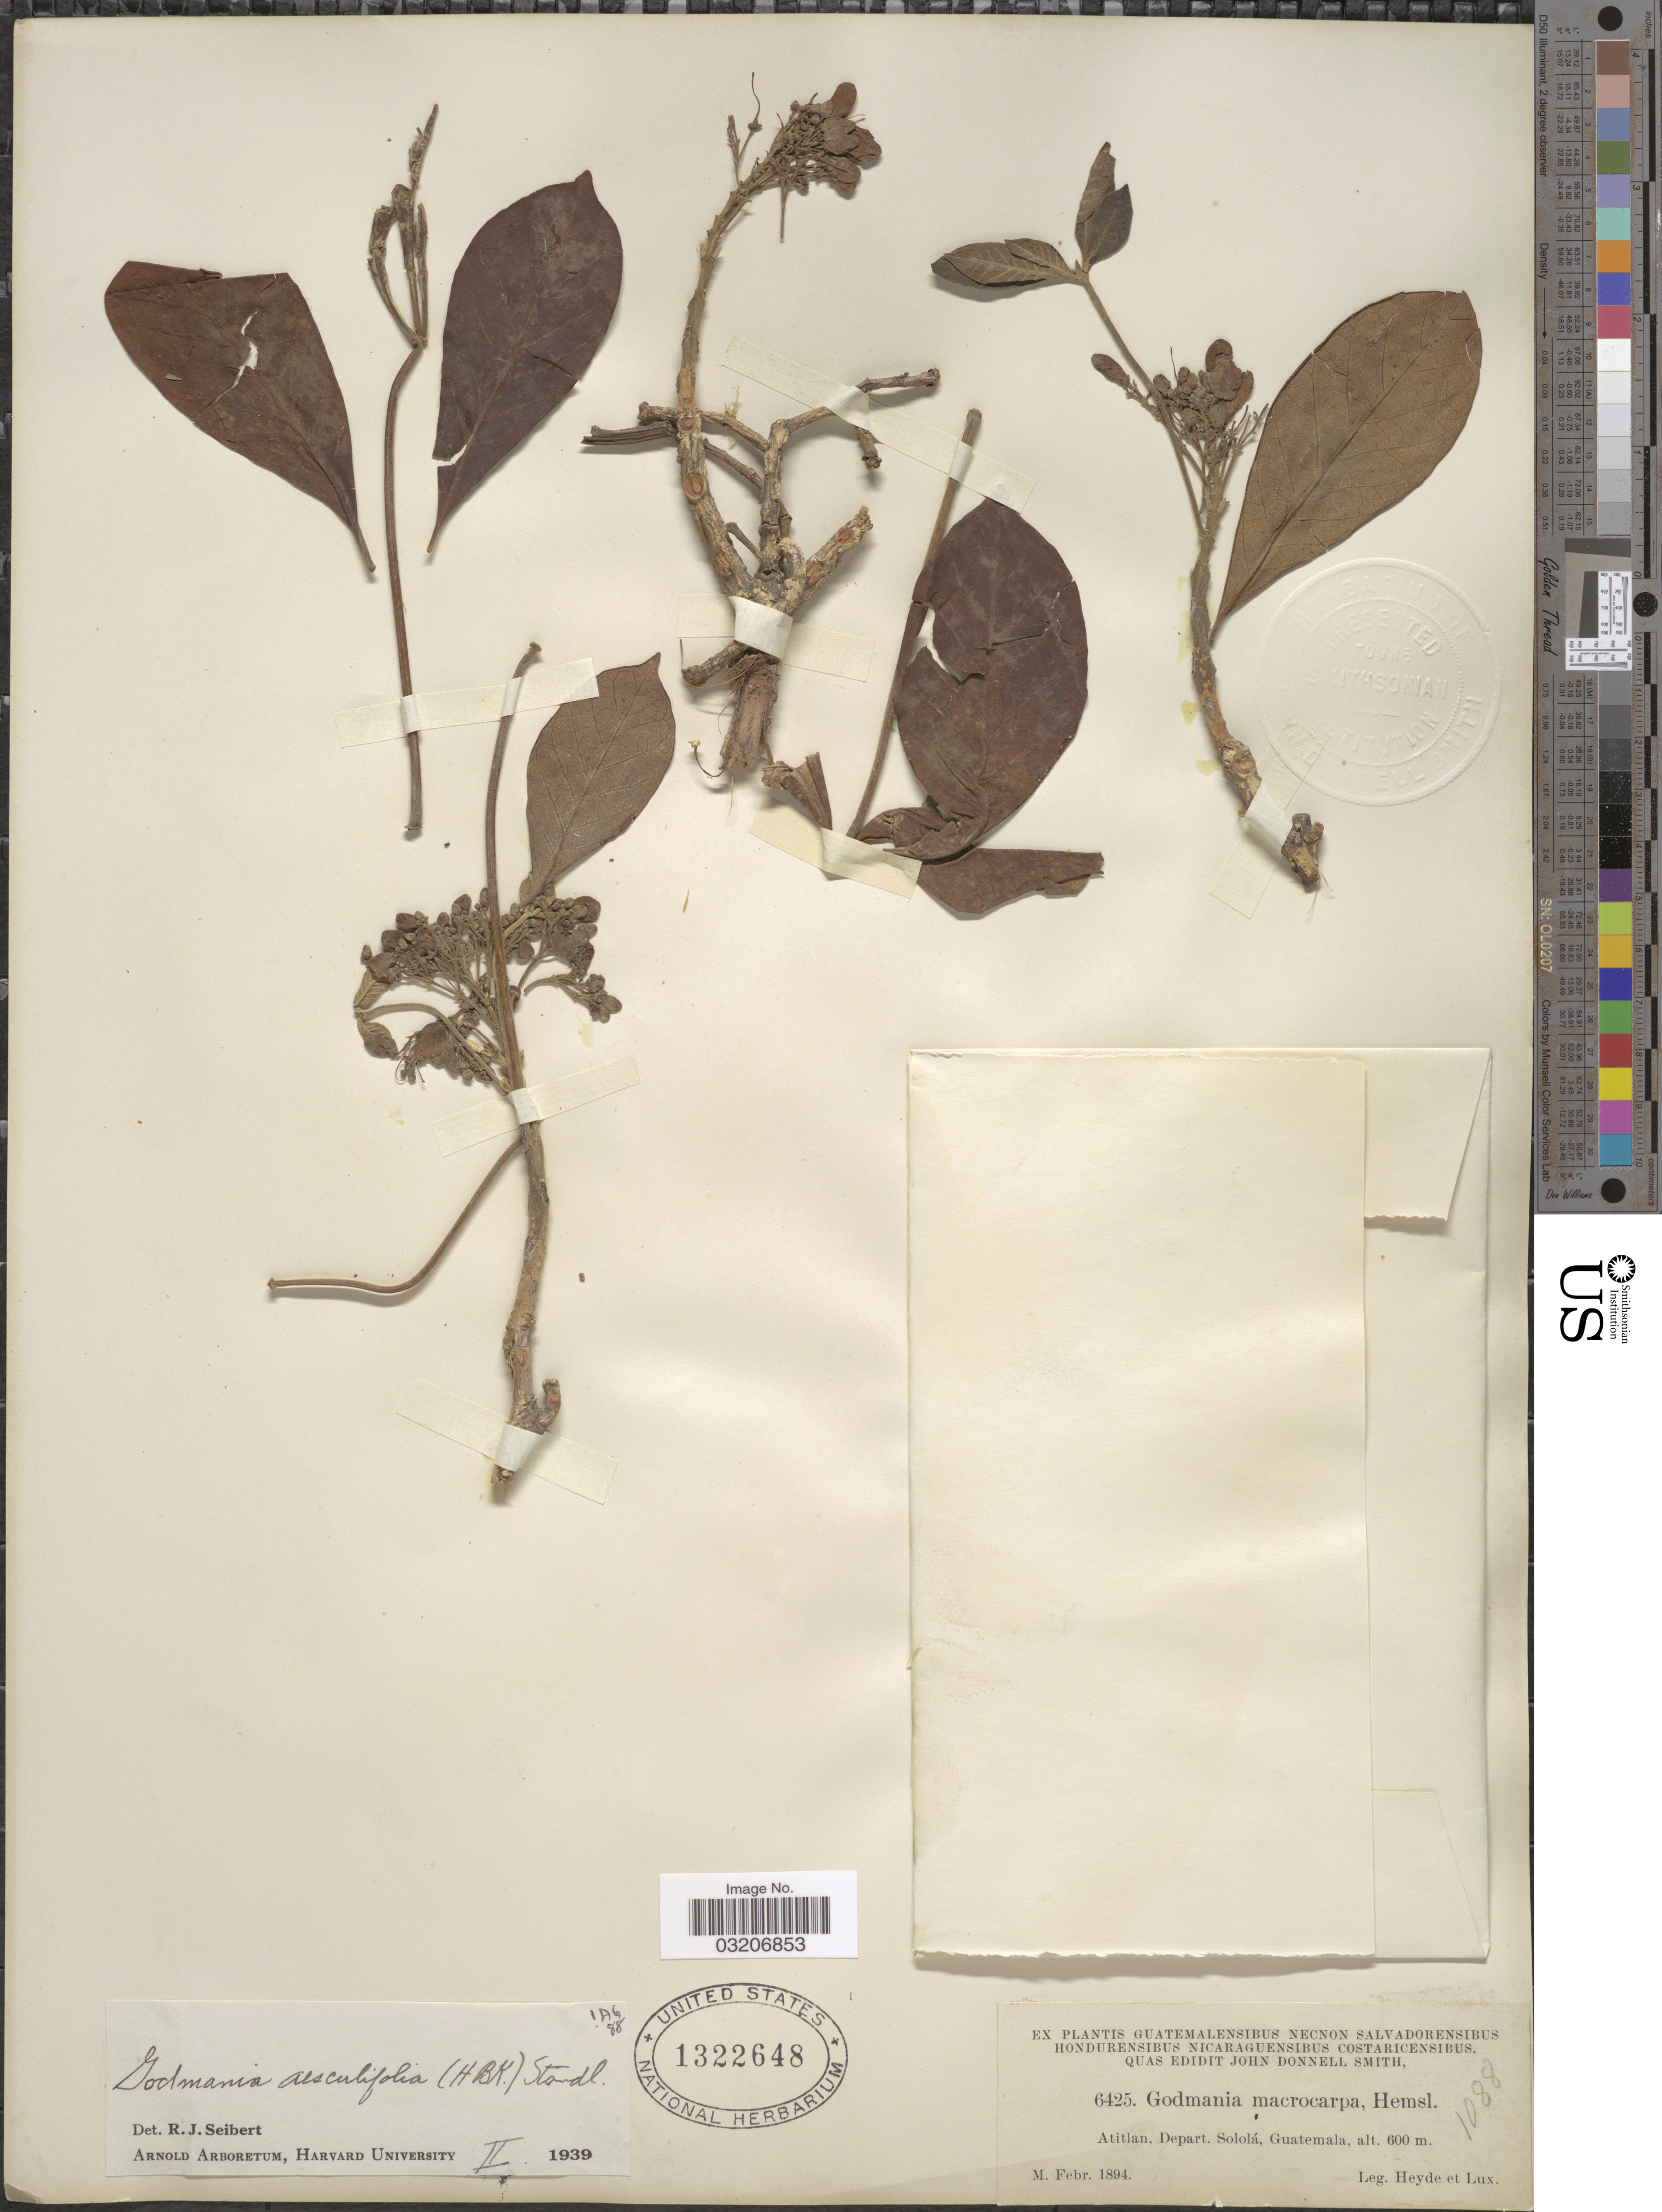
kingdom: Plantae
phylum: Tracheophyta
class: Magnoliopsida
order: Lamiales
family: Bignoniaceae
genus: Godmania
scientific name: Godmania aesculifolia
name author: Standl.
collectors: Heyde & Lux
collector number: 6425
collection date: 1894-02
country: Guatemala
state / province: Sololá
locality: Atitlan, Depart. Sololá.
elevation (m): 600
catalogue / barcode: US 1322648